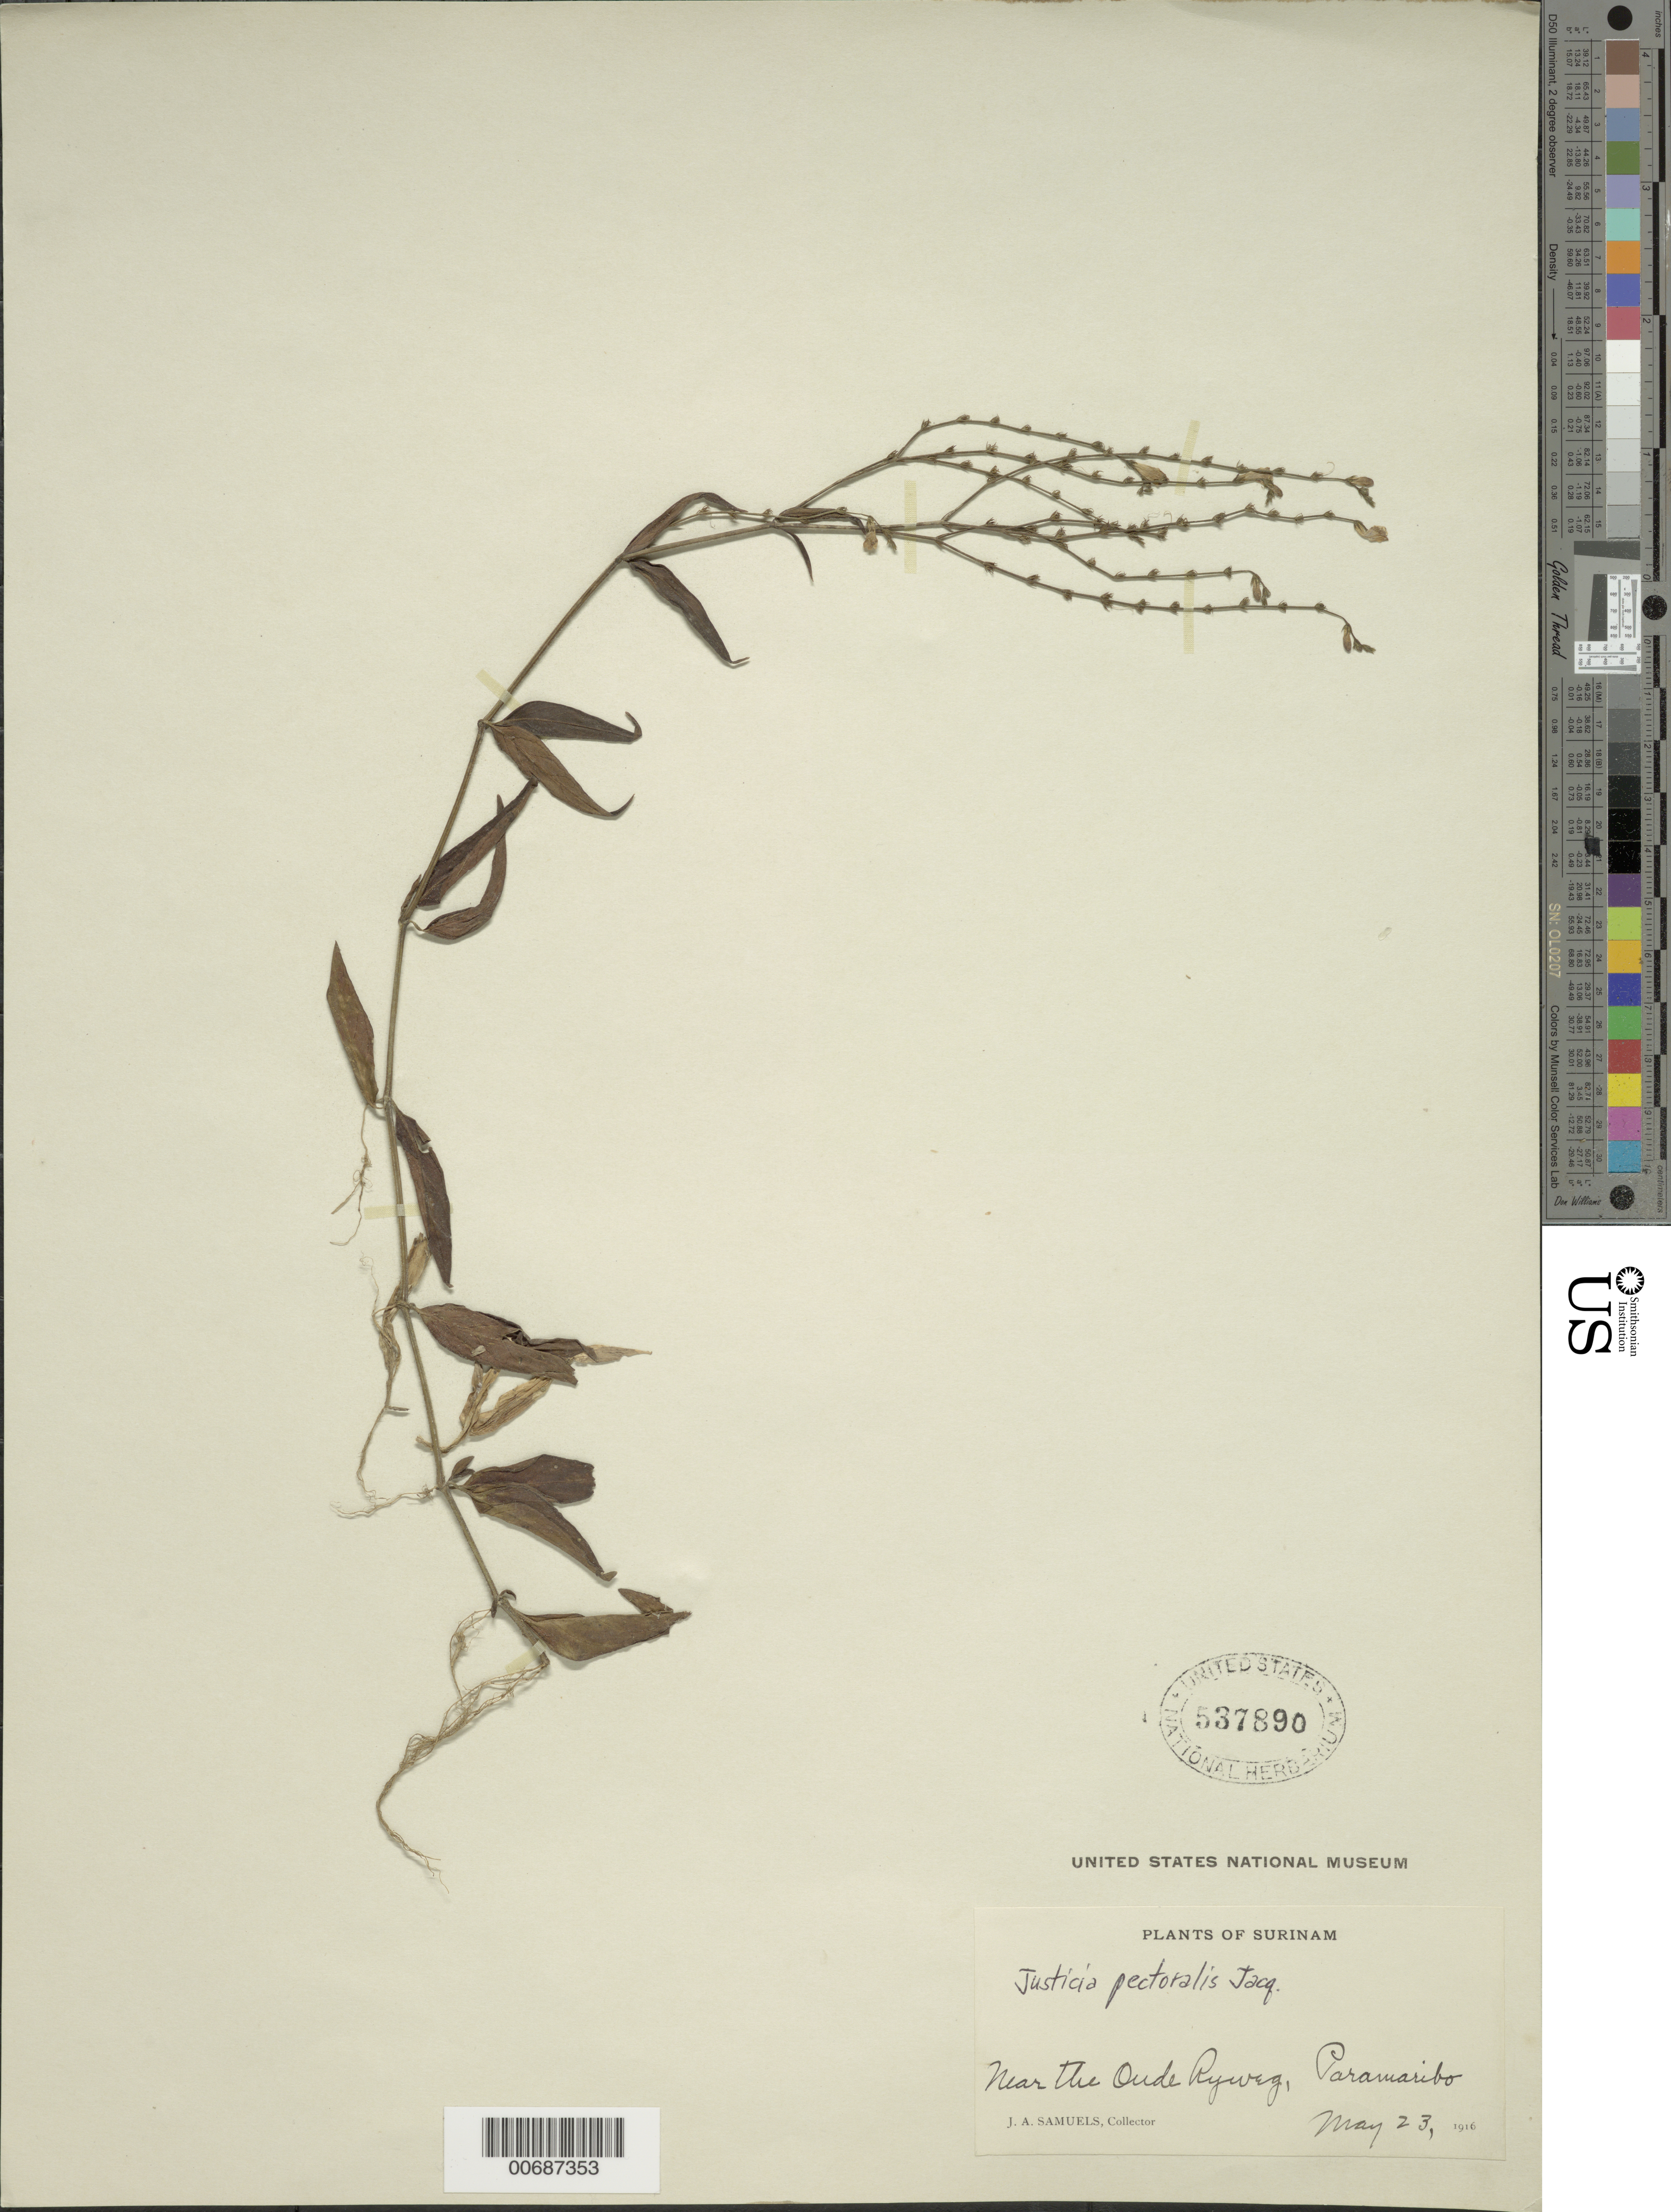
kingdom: Plantae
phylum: Tracheophyta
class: Magnoliopsida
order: Lamiales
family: Acanthaceae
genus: Justicia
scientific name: Justicia pectoralis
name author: Jacq.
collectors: J. A. Samuels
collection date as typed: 23-May-16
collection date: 1916-05-23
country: Suriname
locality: Paramaribo, near Oude Ryweg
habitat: Near the creek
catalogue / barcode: US 537890